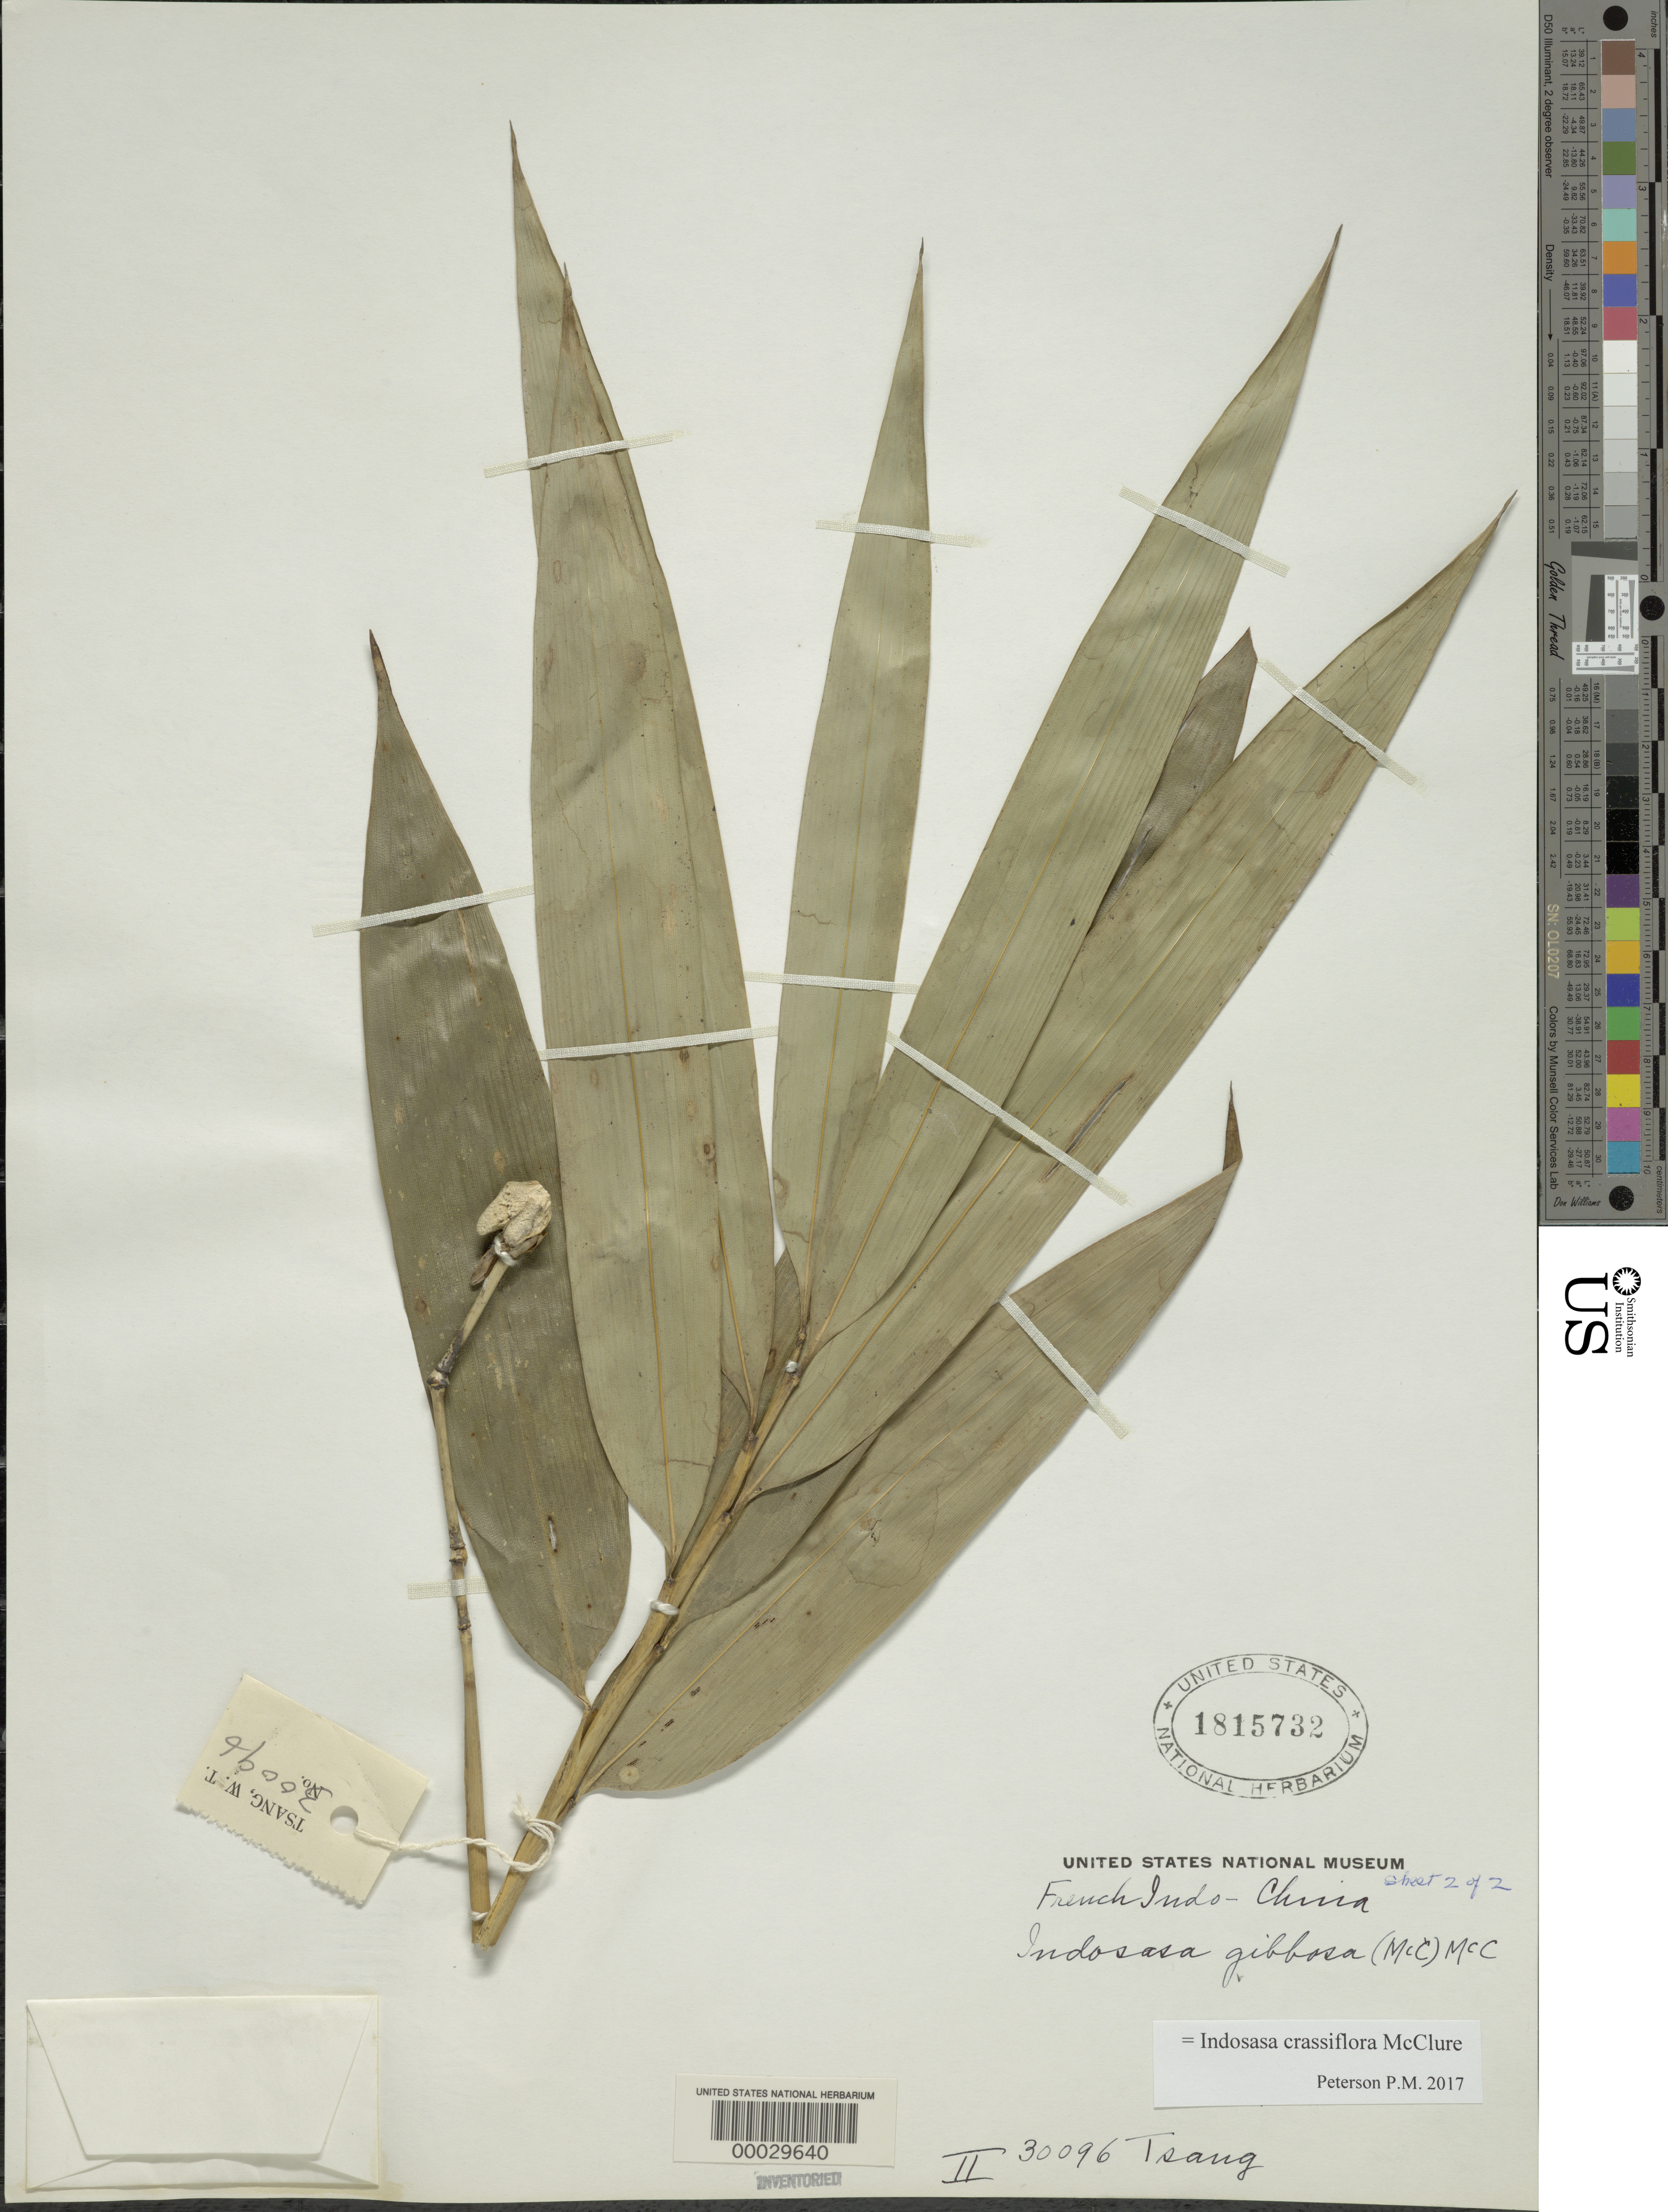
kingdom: Plantae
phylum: Tracheophyta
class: Liliopsida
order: Poales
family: Poaceae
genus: Indosasa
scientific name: Indosasa crassiflora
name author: McClure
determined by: Poaceae Reorganization Project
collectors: W. T. Tsang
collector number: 30096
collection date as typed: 26 Jun 1940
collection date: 1940-06-26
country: Vietnam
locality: Tonkin, hoi ning prov, lung waan, sai wong mo shan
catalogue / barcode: US 1815732